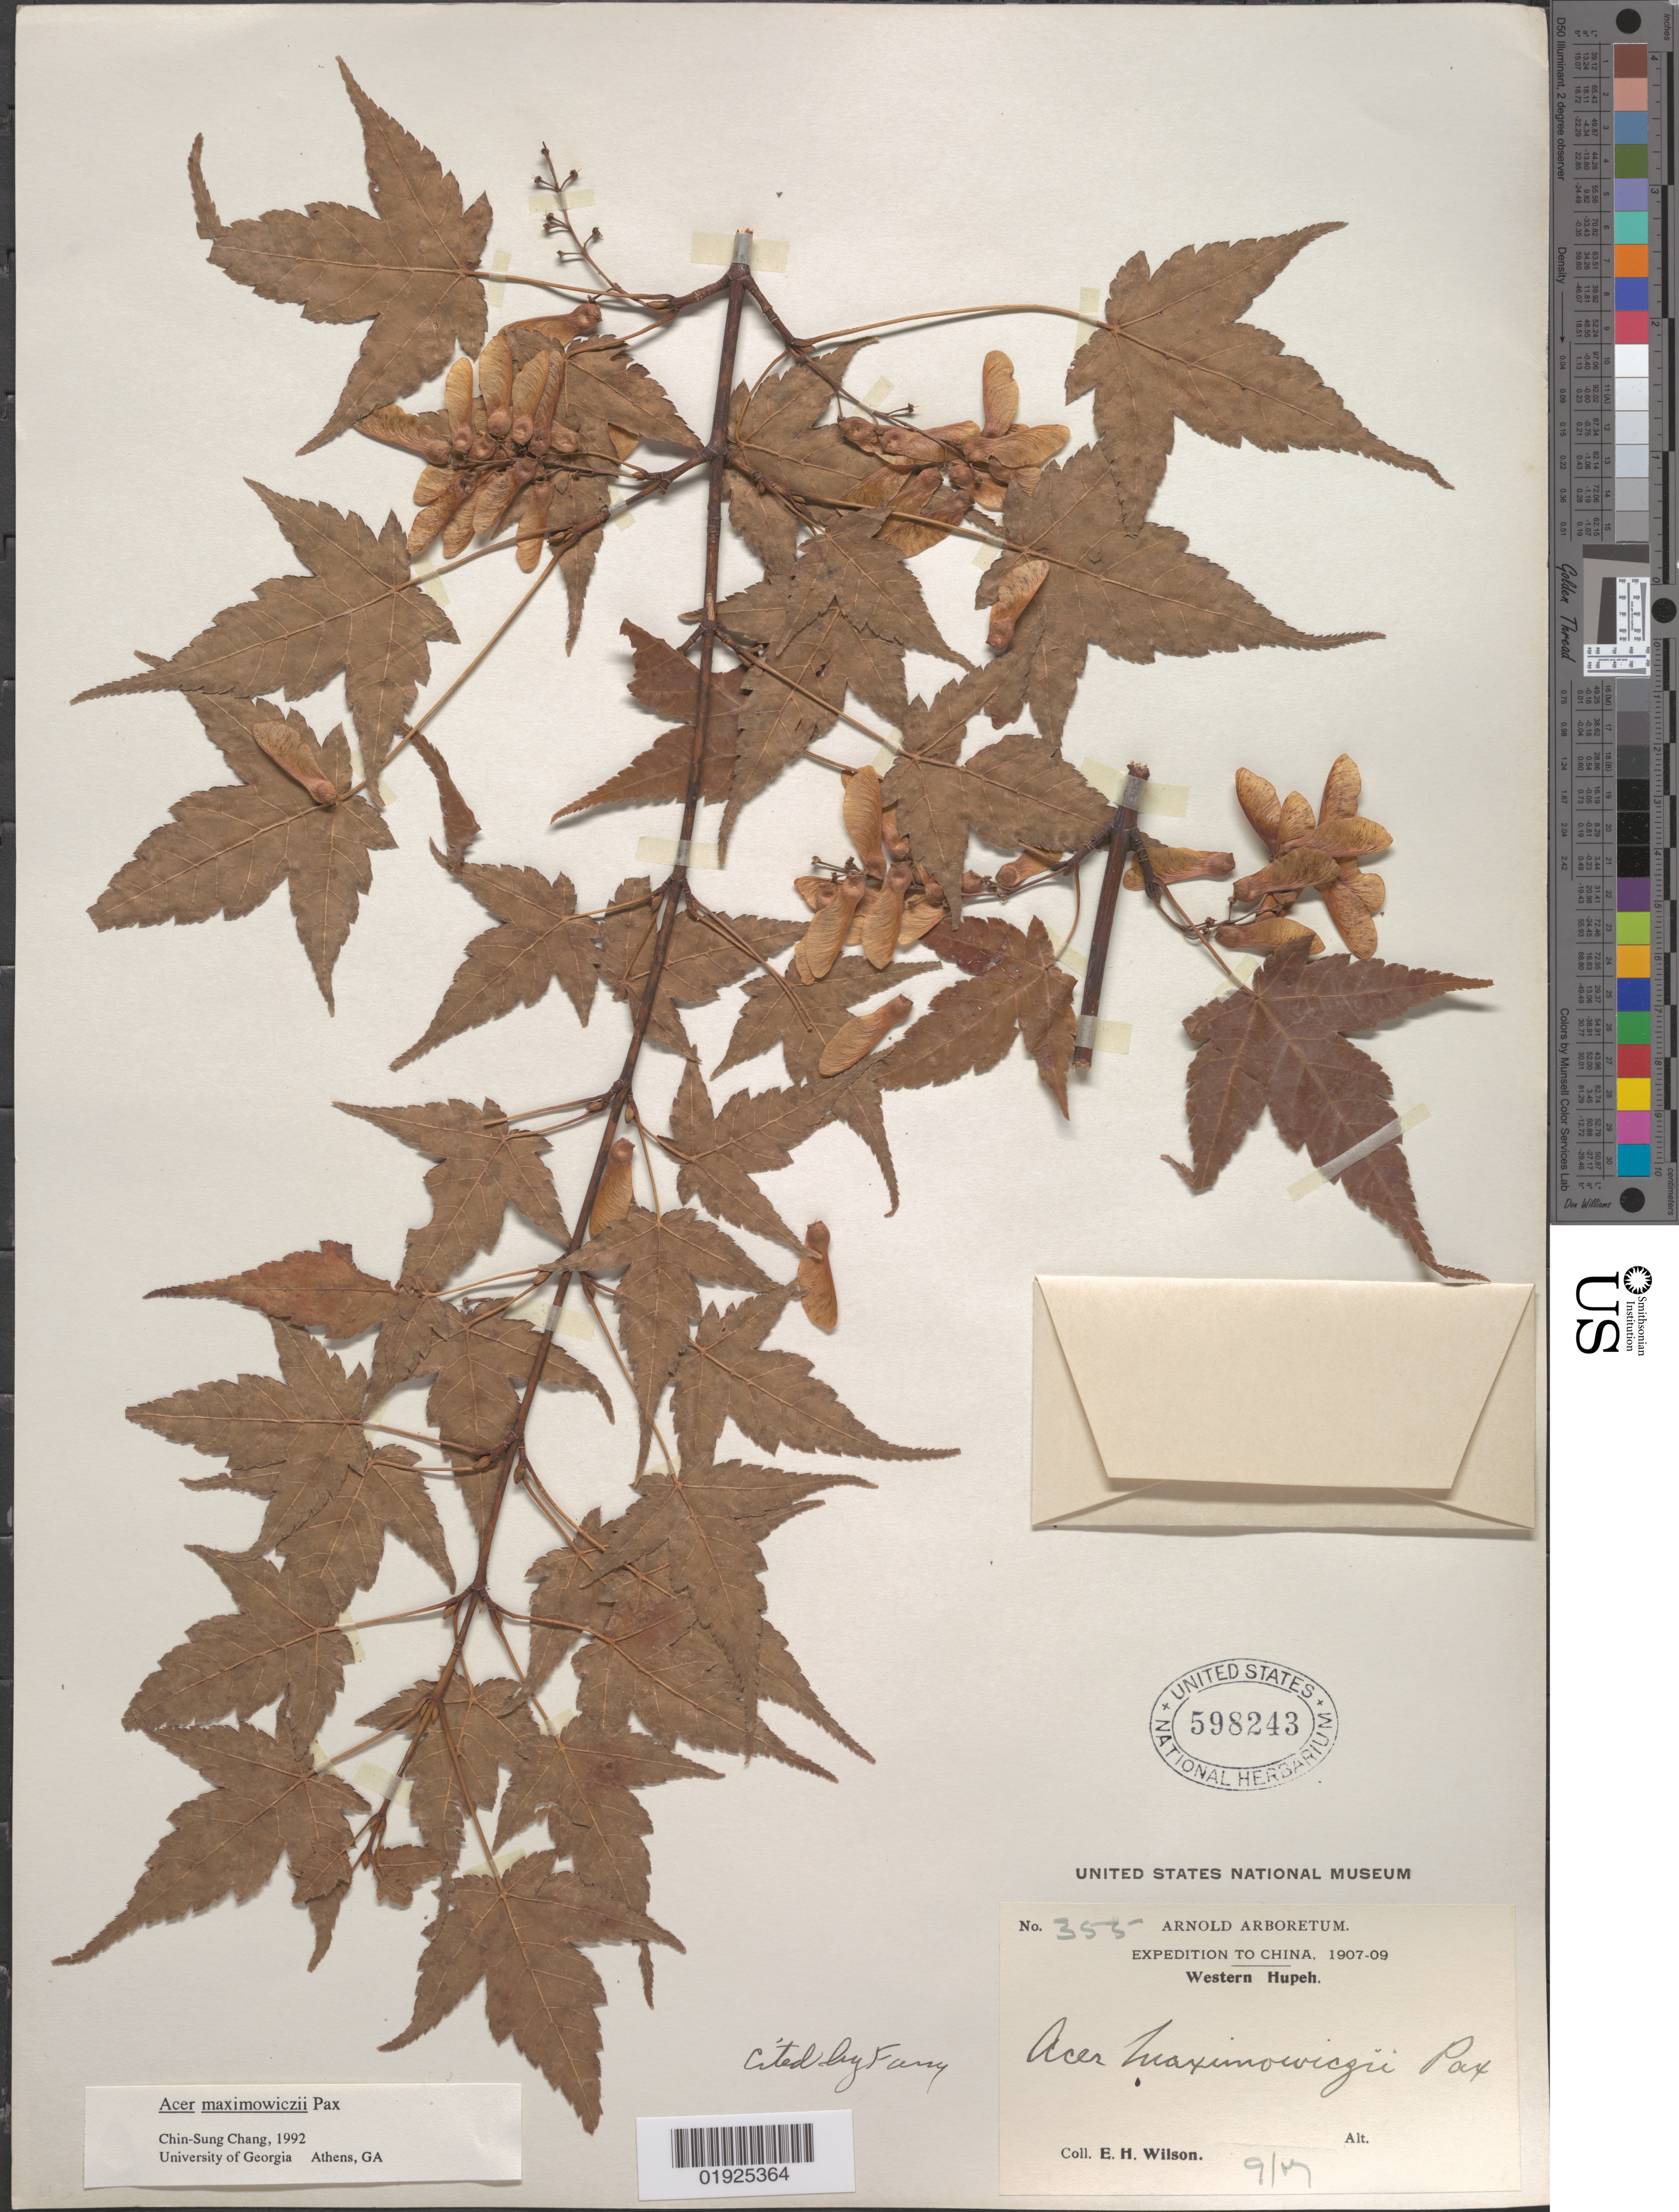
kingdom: Plantae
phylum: Tracheophyta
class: Magnoliopsida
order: Sapindales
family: Sapindaceae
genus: Acer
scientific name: Acer pectinatum subsp. maximowiczii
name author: (Pax) A.E. Murray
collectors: E. H. Wilson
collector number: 355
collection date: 1907-09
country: China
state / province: Hubei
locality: Western Hupeh [Hubei]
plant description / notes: Note: same coll. number but different dates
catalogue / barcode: US 598243